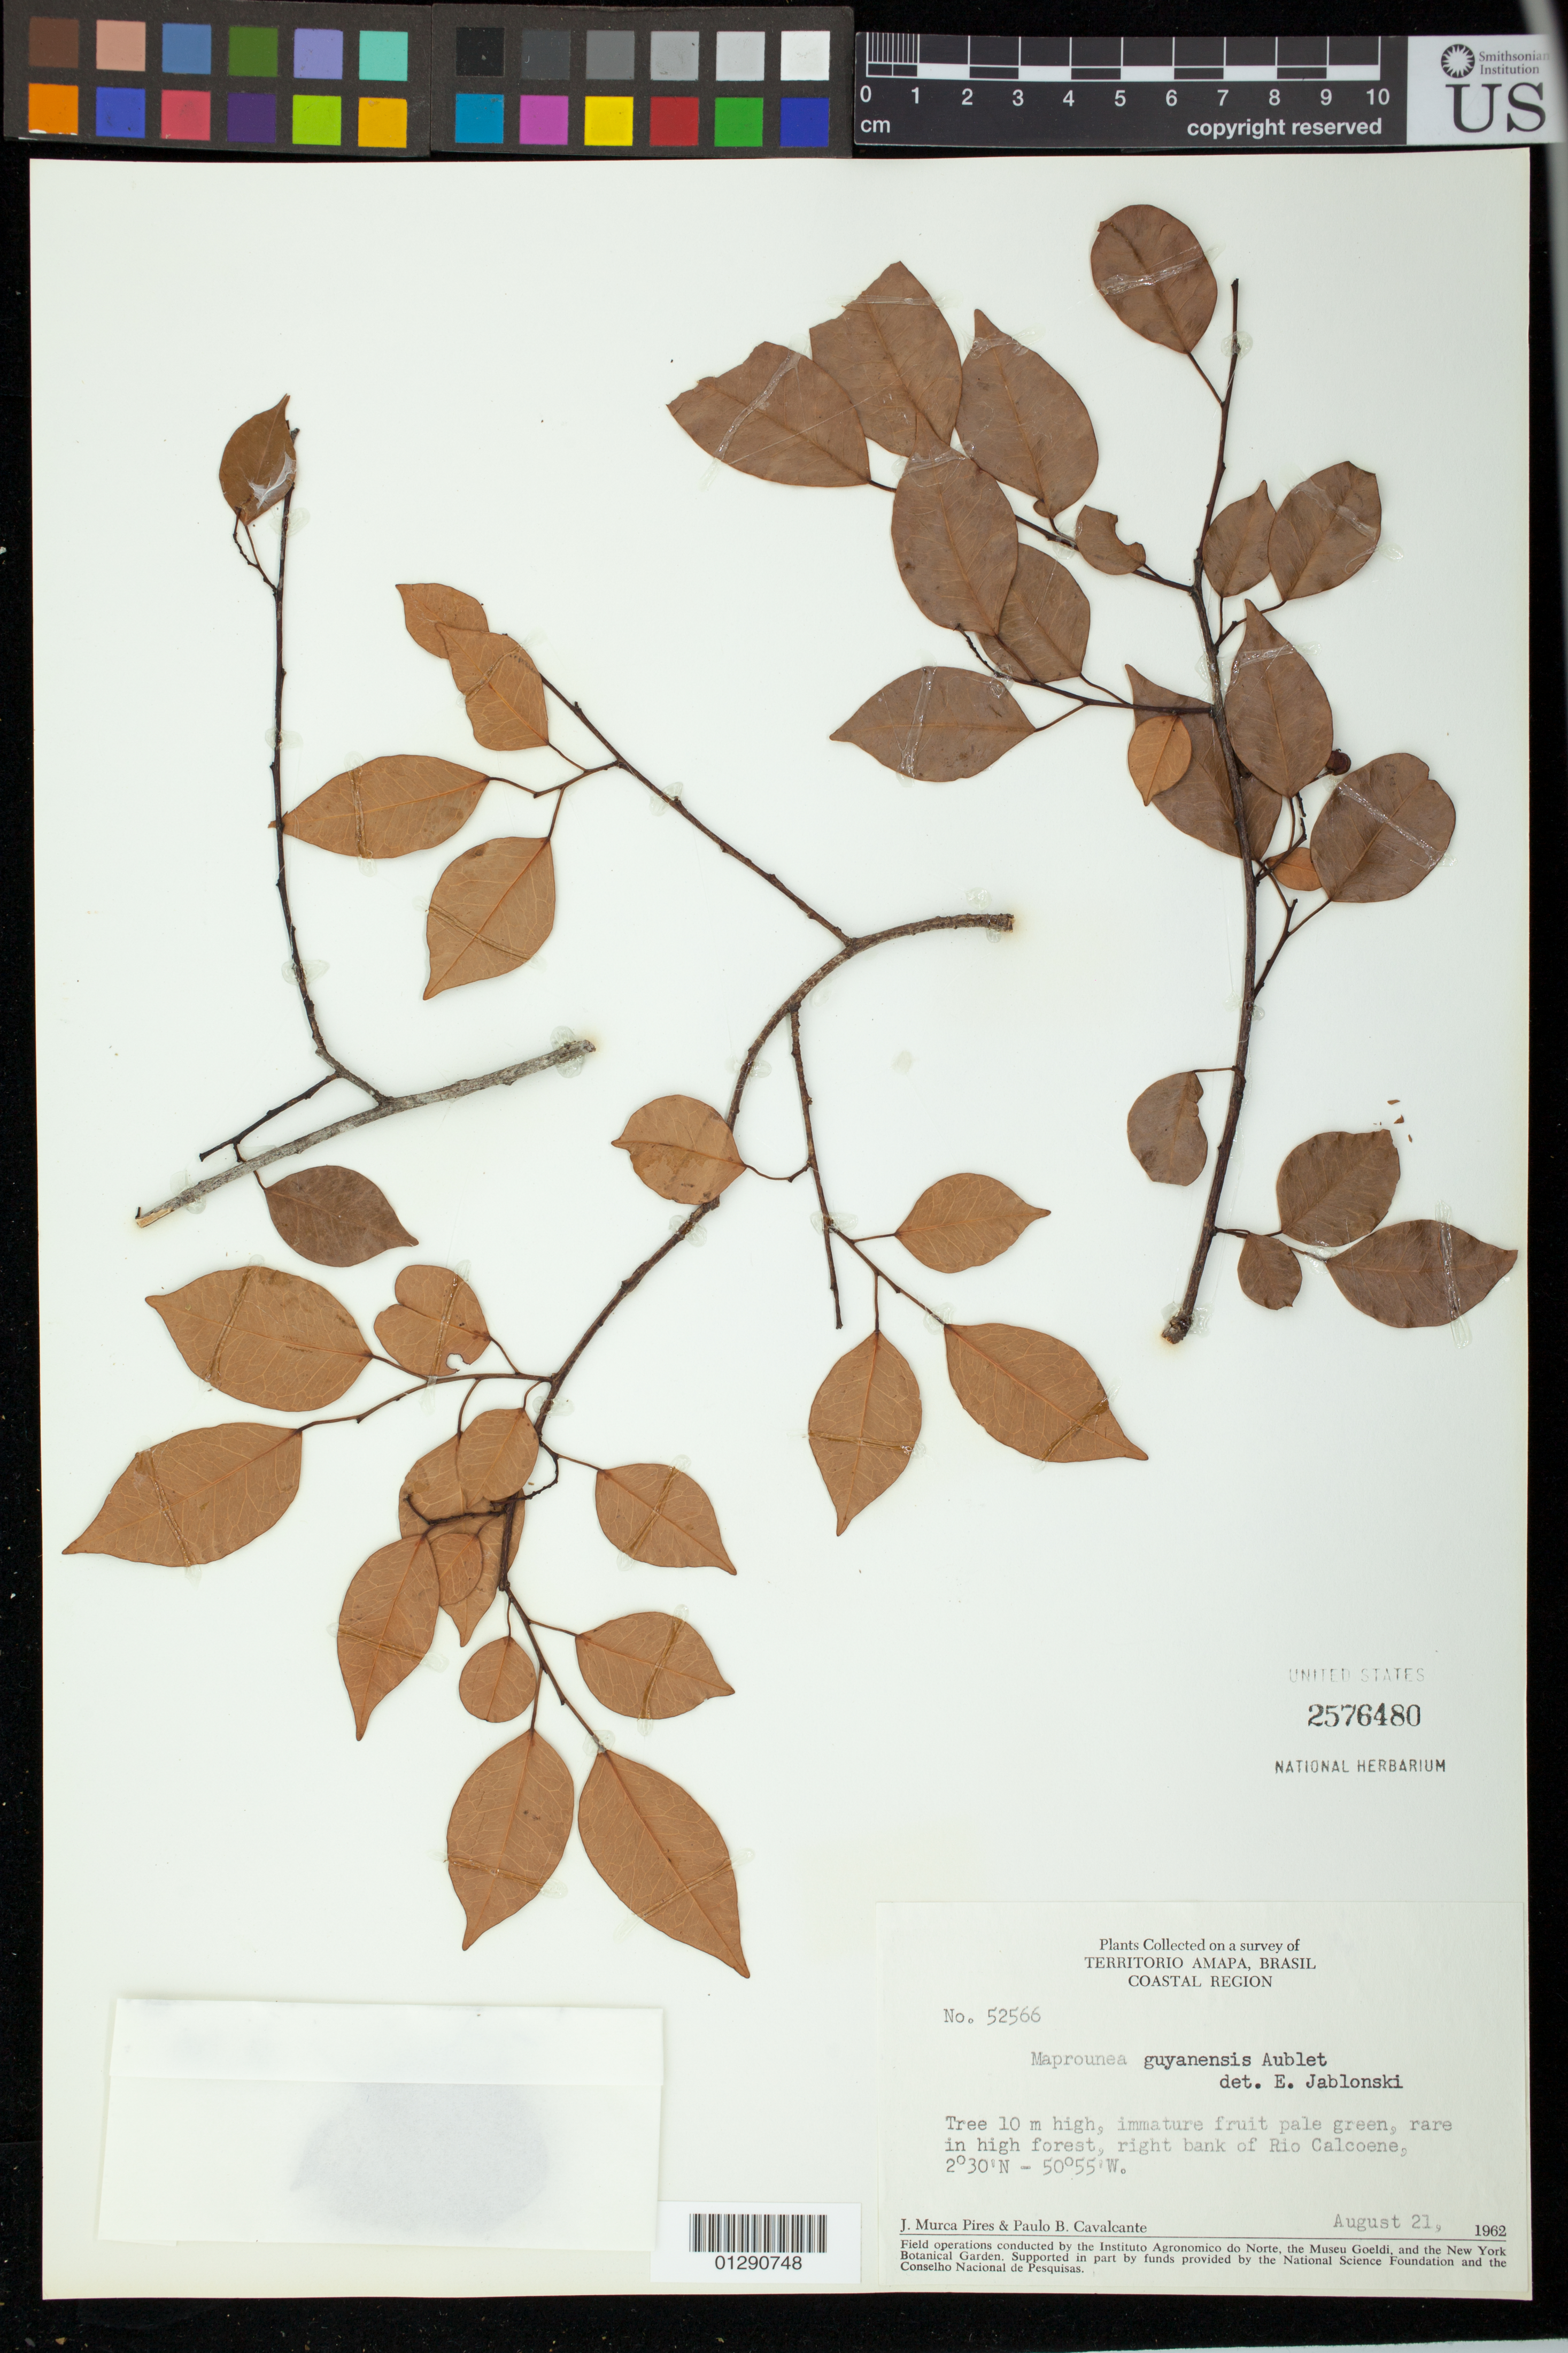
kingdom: Plantae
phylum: Tracheophyta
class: Magnoliopsida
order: Malpighiales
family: Euphorbiaceae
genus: Maprounea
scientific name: Maprounea guianensis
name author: Aubl.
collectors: J. M. Pires & P. B. Cavalcante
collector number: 52566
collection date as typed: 21 Aug 1962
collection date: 1962-08-21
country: Brazil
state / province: Amapá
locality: Calcoene.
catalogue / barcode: US 2576480